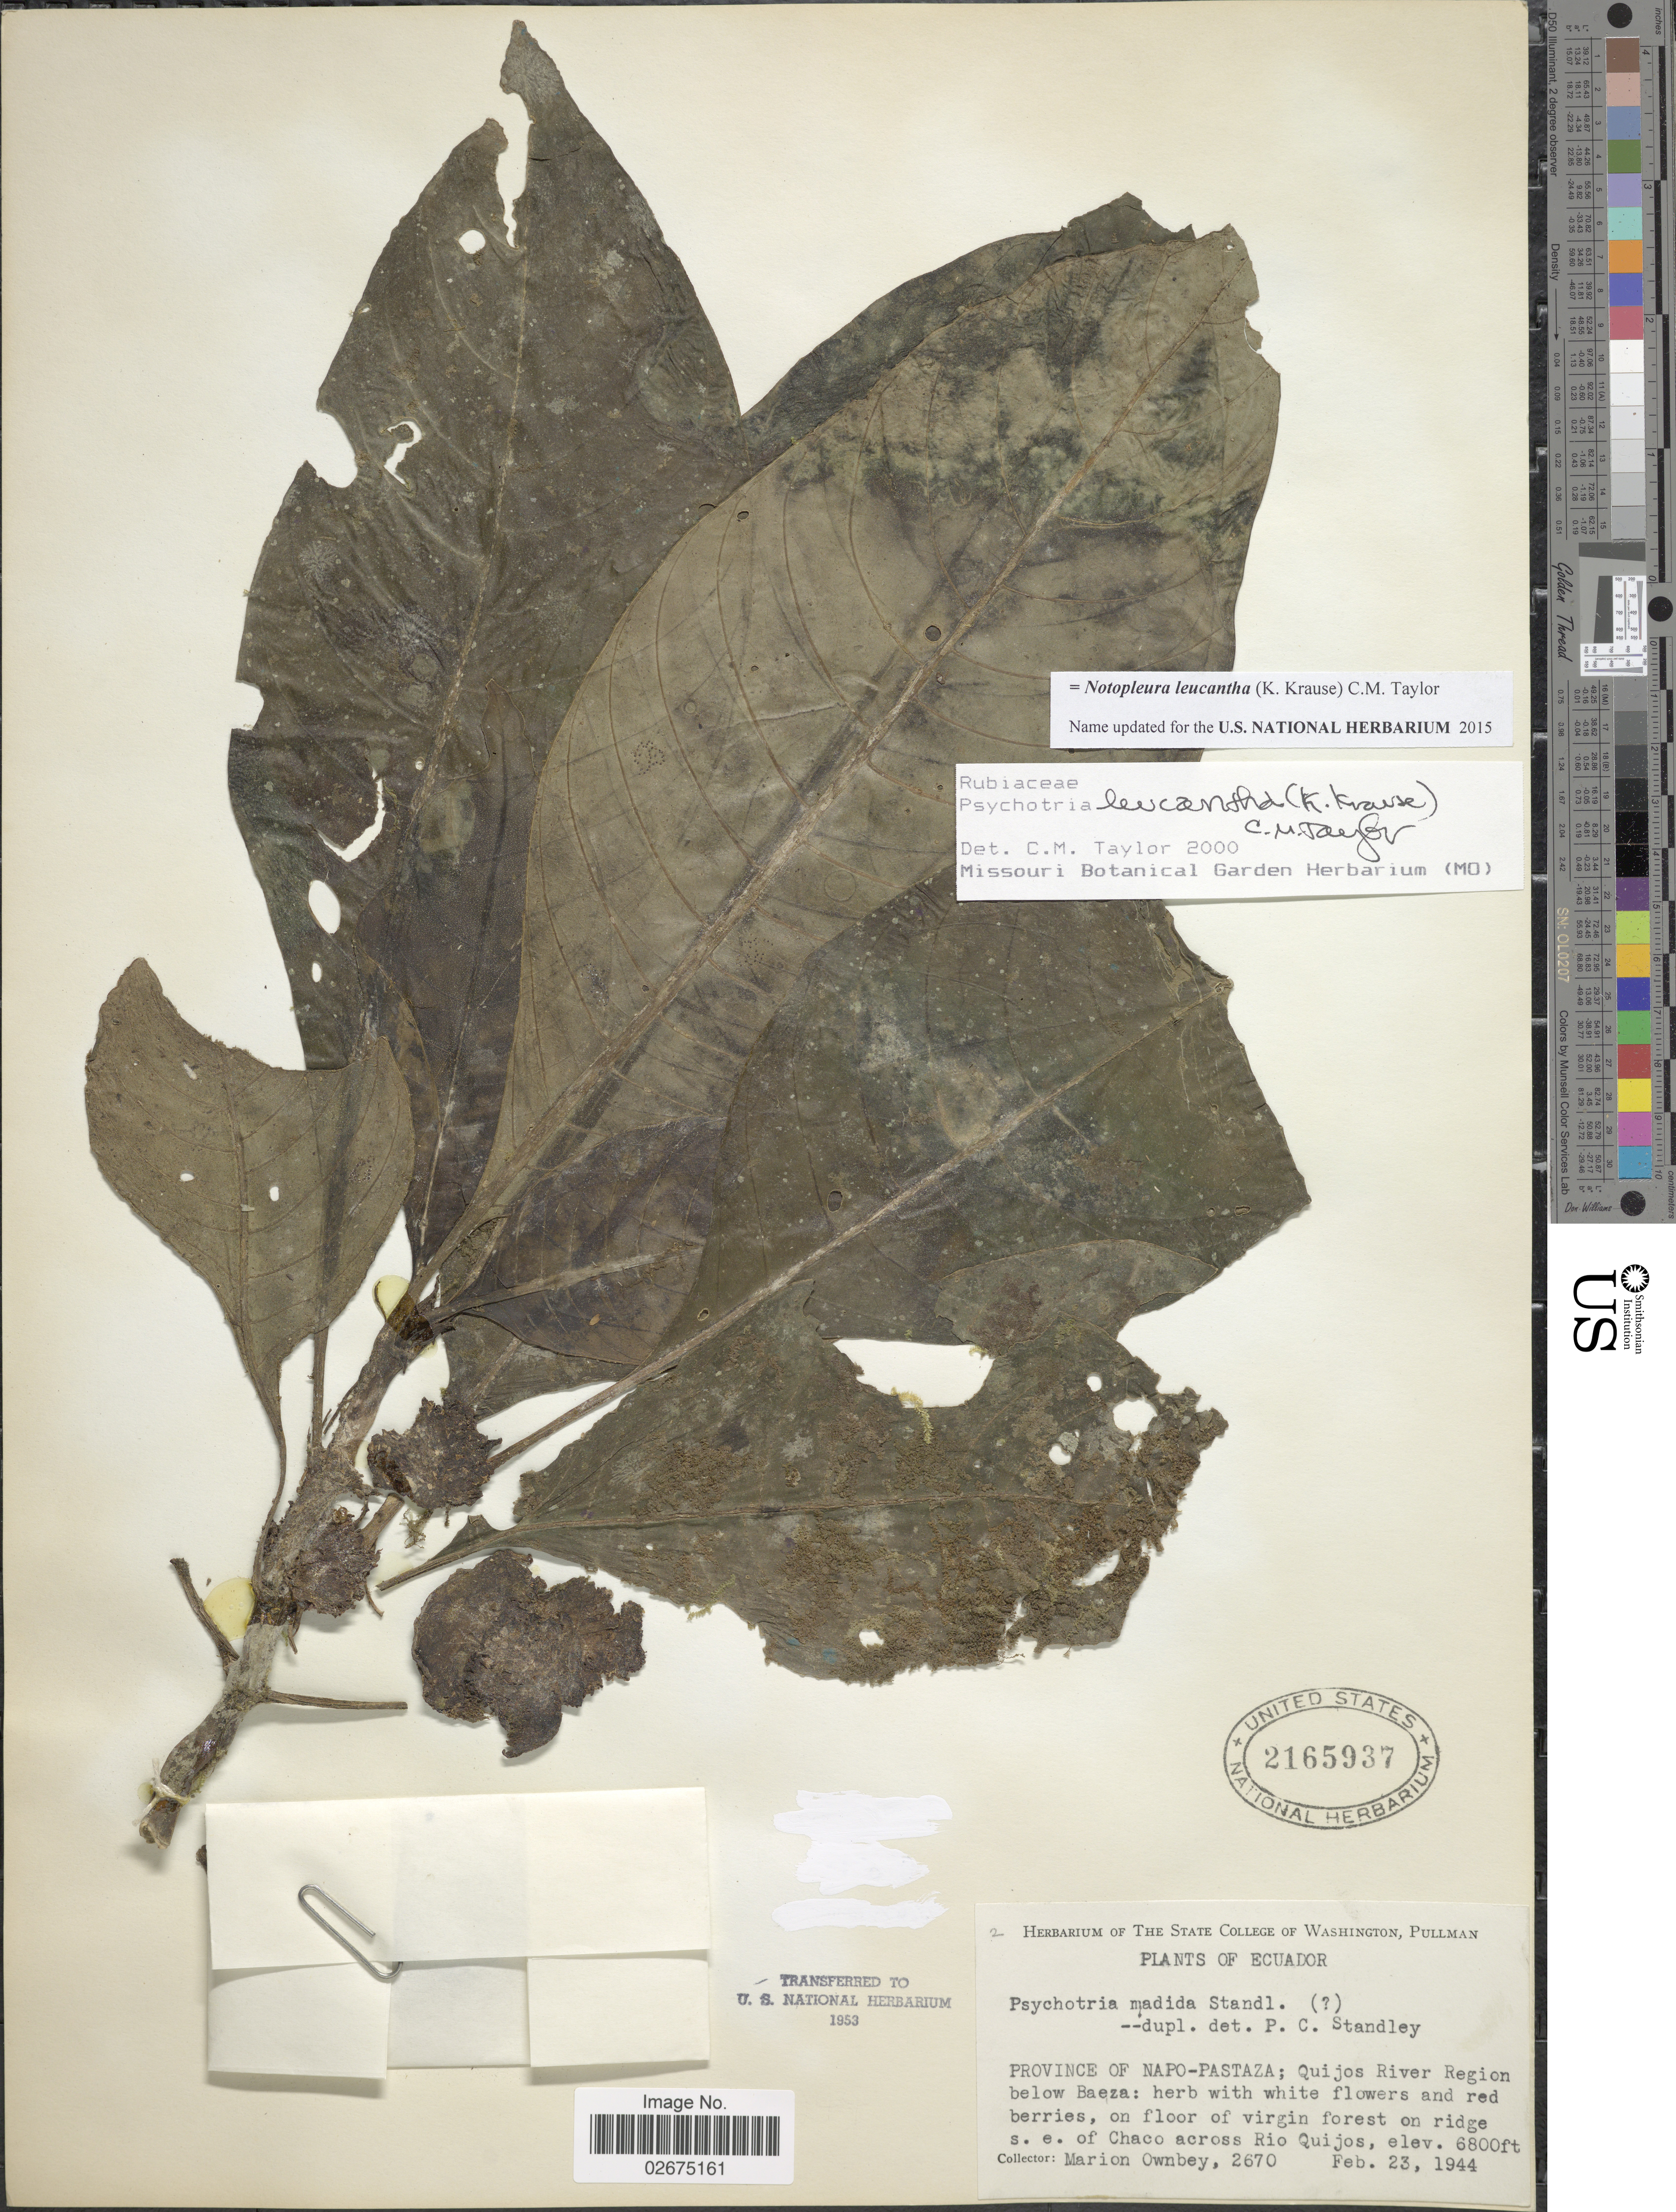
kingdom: Plantae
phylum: Tracheophyta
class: Magnoliopsida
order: Gentianales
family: Rubiaceae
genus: Notopleura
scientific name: Notopleura leucantha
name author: (K. Krause) C.M. Taylor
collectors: F. M. Ownbey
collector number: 2670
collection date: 1944-02-23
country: Ecuador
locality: Province of Napo-Pastaza; Quijos River Region below Baeza. On floor of virgin forest on ridge s.e. of Chaco across Rio Quijos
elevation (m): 2073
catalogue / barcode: US 2165937